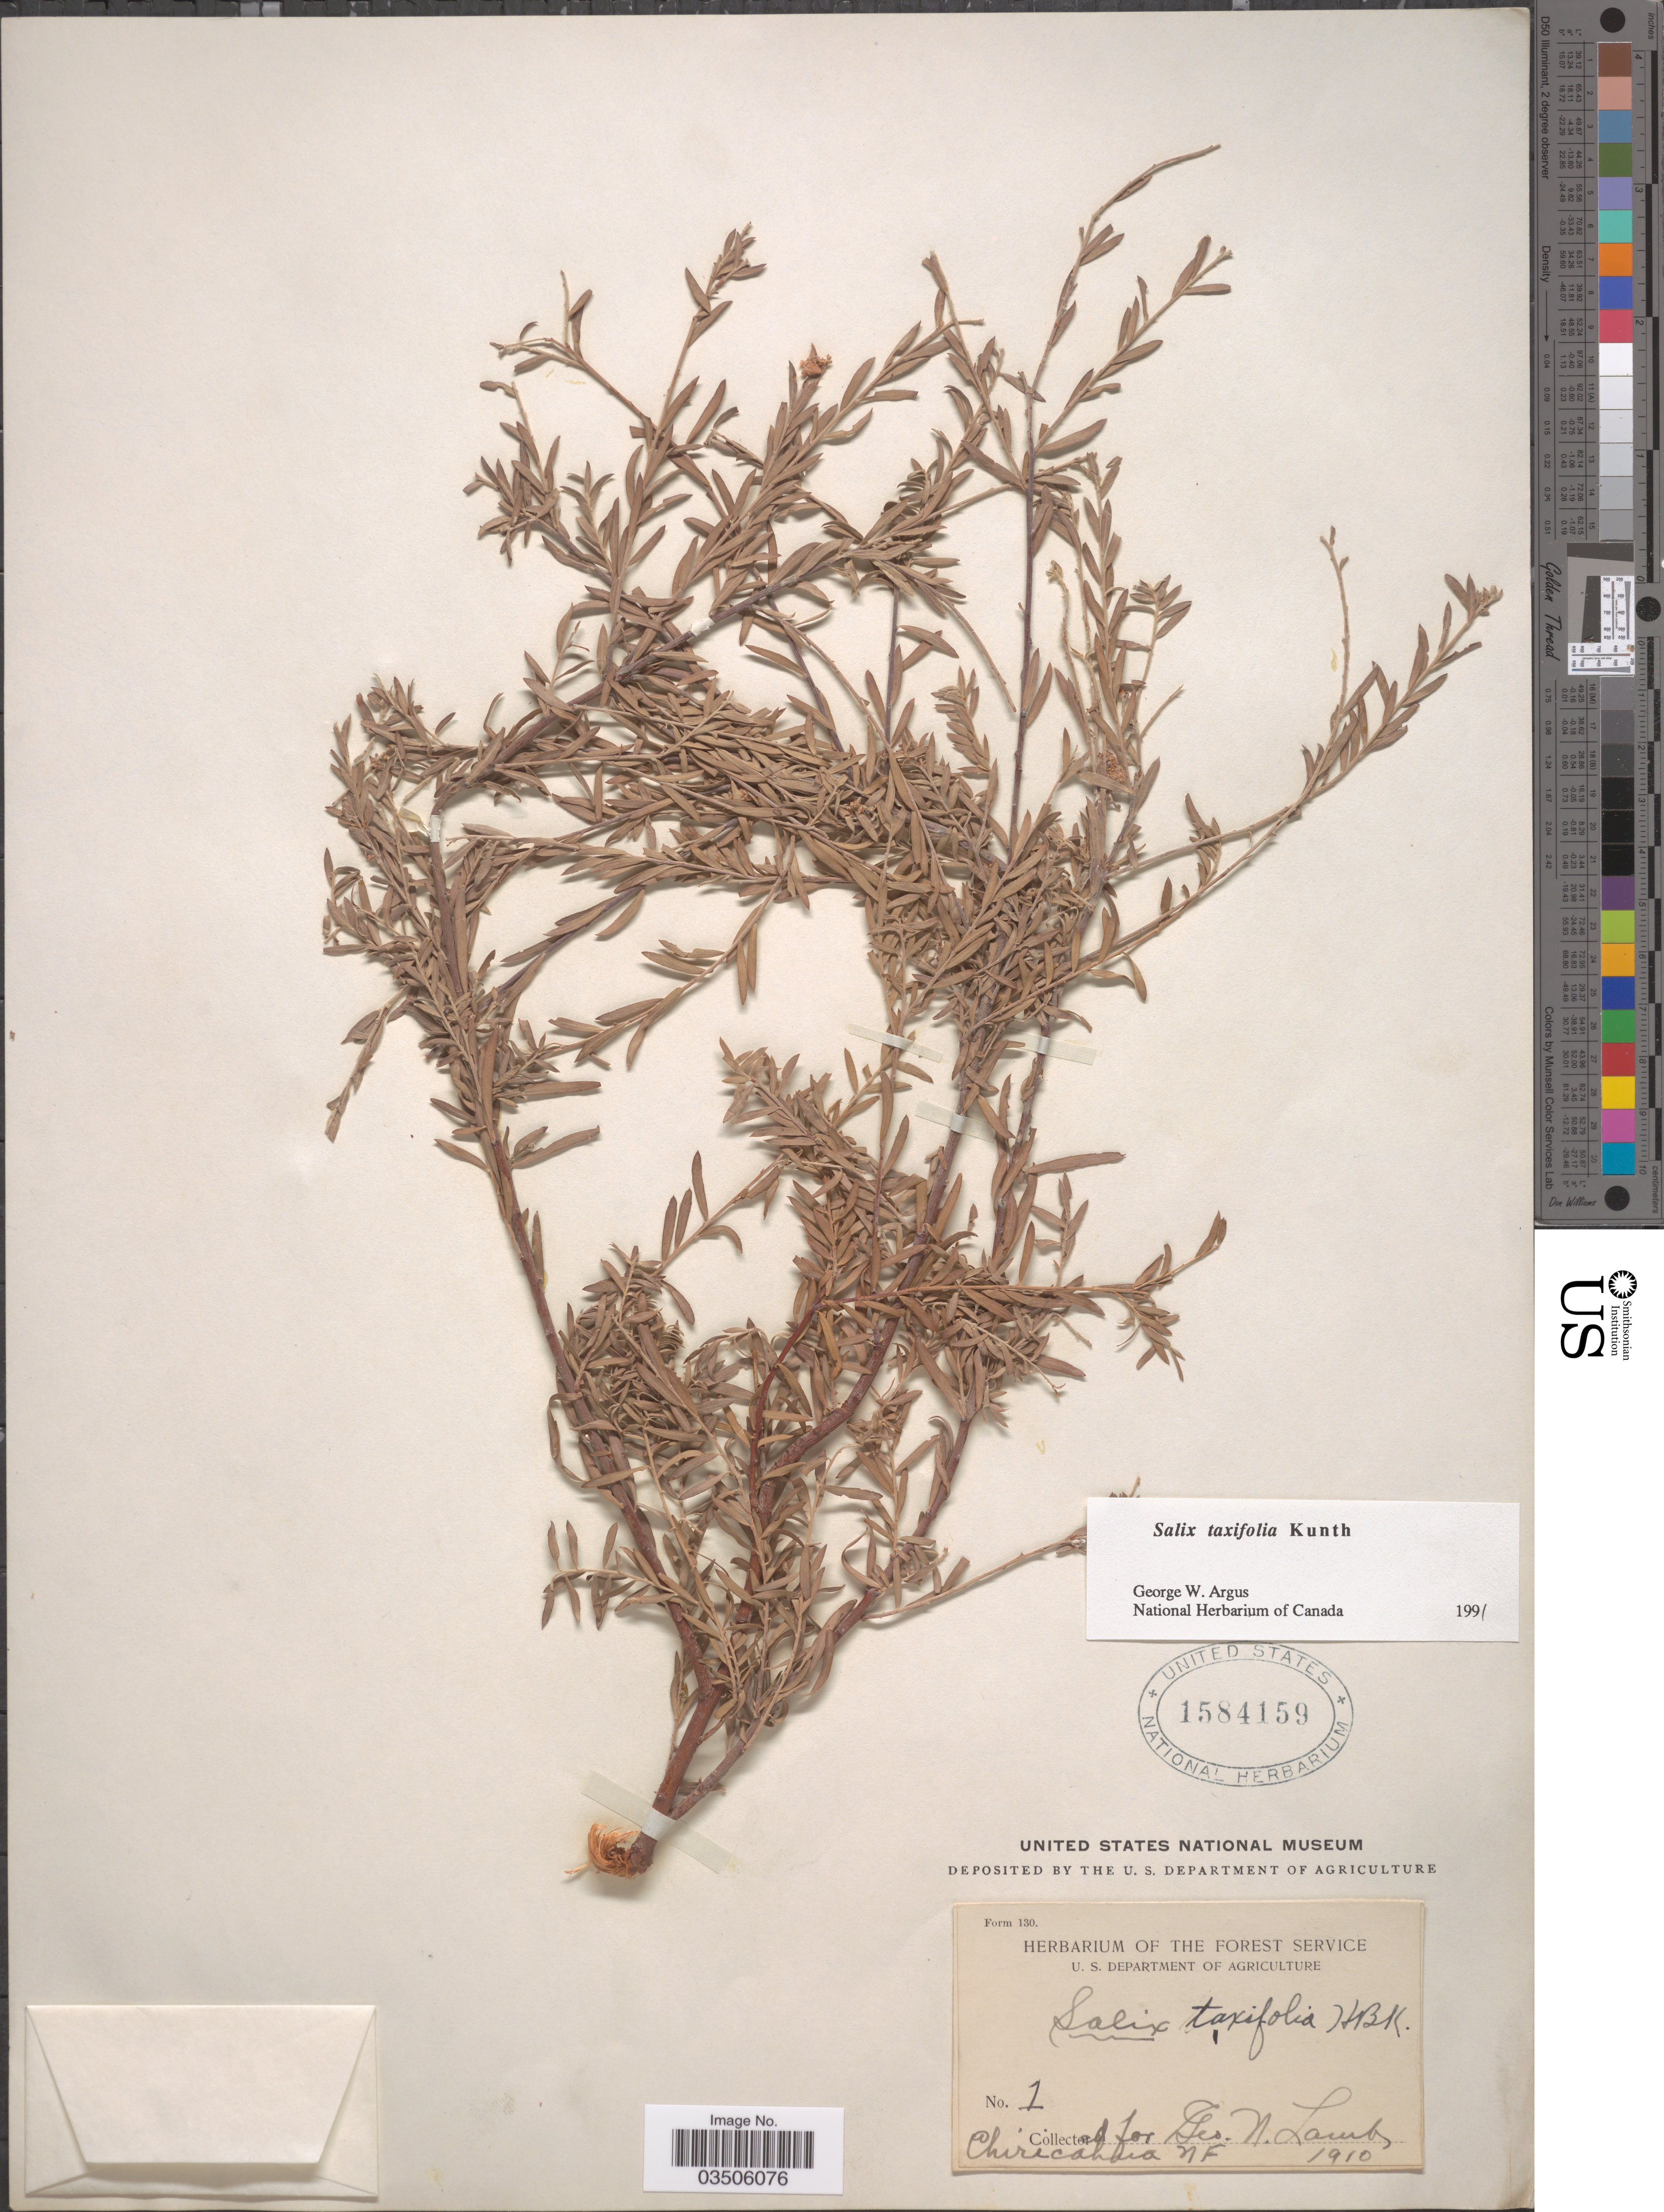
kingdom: Plantae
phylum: Tracheophyta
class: Magnoliopsida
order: Malpighiales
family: Salicaceae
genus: Salix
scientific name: Salix taxifolia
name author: Kunth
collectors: G. N. Lamb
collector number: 1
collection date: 1910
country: United States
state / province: Arizona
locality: Chiricahua NF.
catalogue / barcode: US 1584159